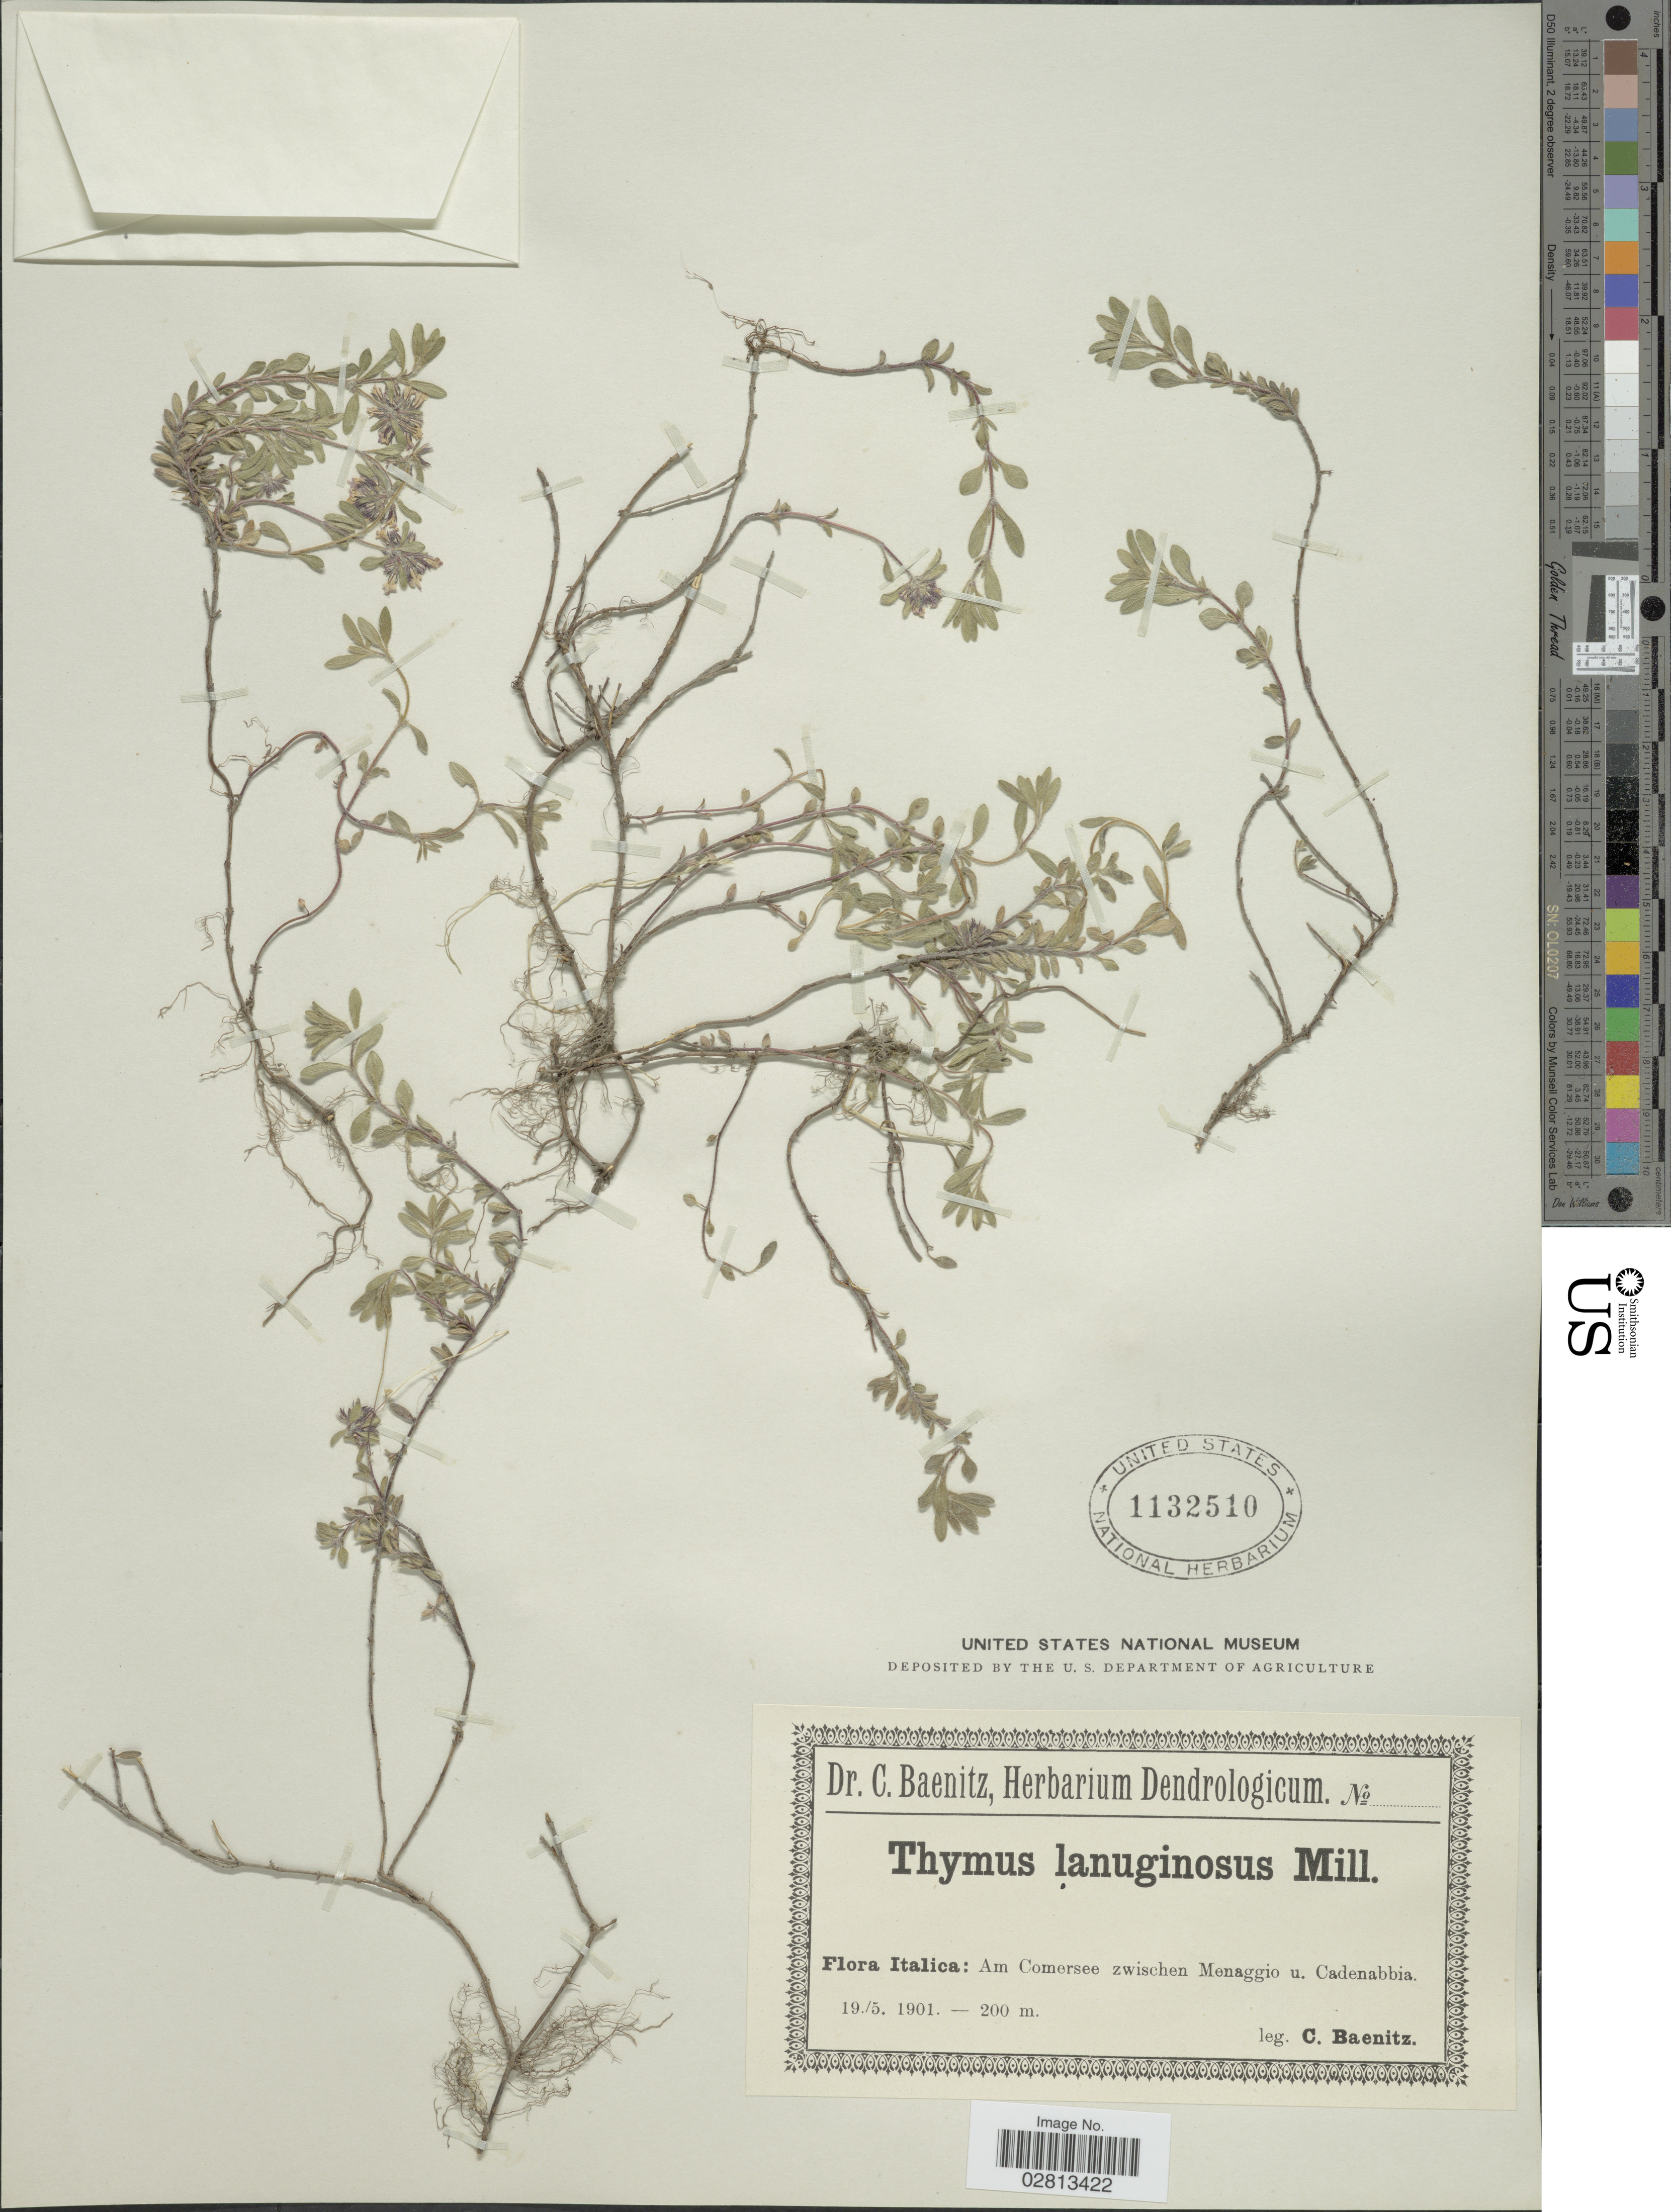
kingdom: Plantae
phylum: Tracheophyta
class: Magnoliopsida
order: Lamiales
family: Lamiaceae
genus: Thymus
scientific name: Thymus pulegioides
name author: L.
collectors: C. G. Baenitz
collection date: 1901-05-19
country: Italy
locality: Italica: Am Comersee zwischen Menaggio u. Cadenabbia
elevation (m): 200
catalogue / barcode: US 1132510